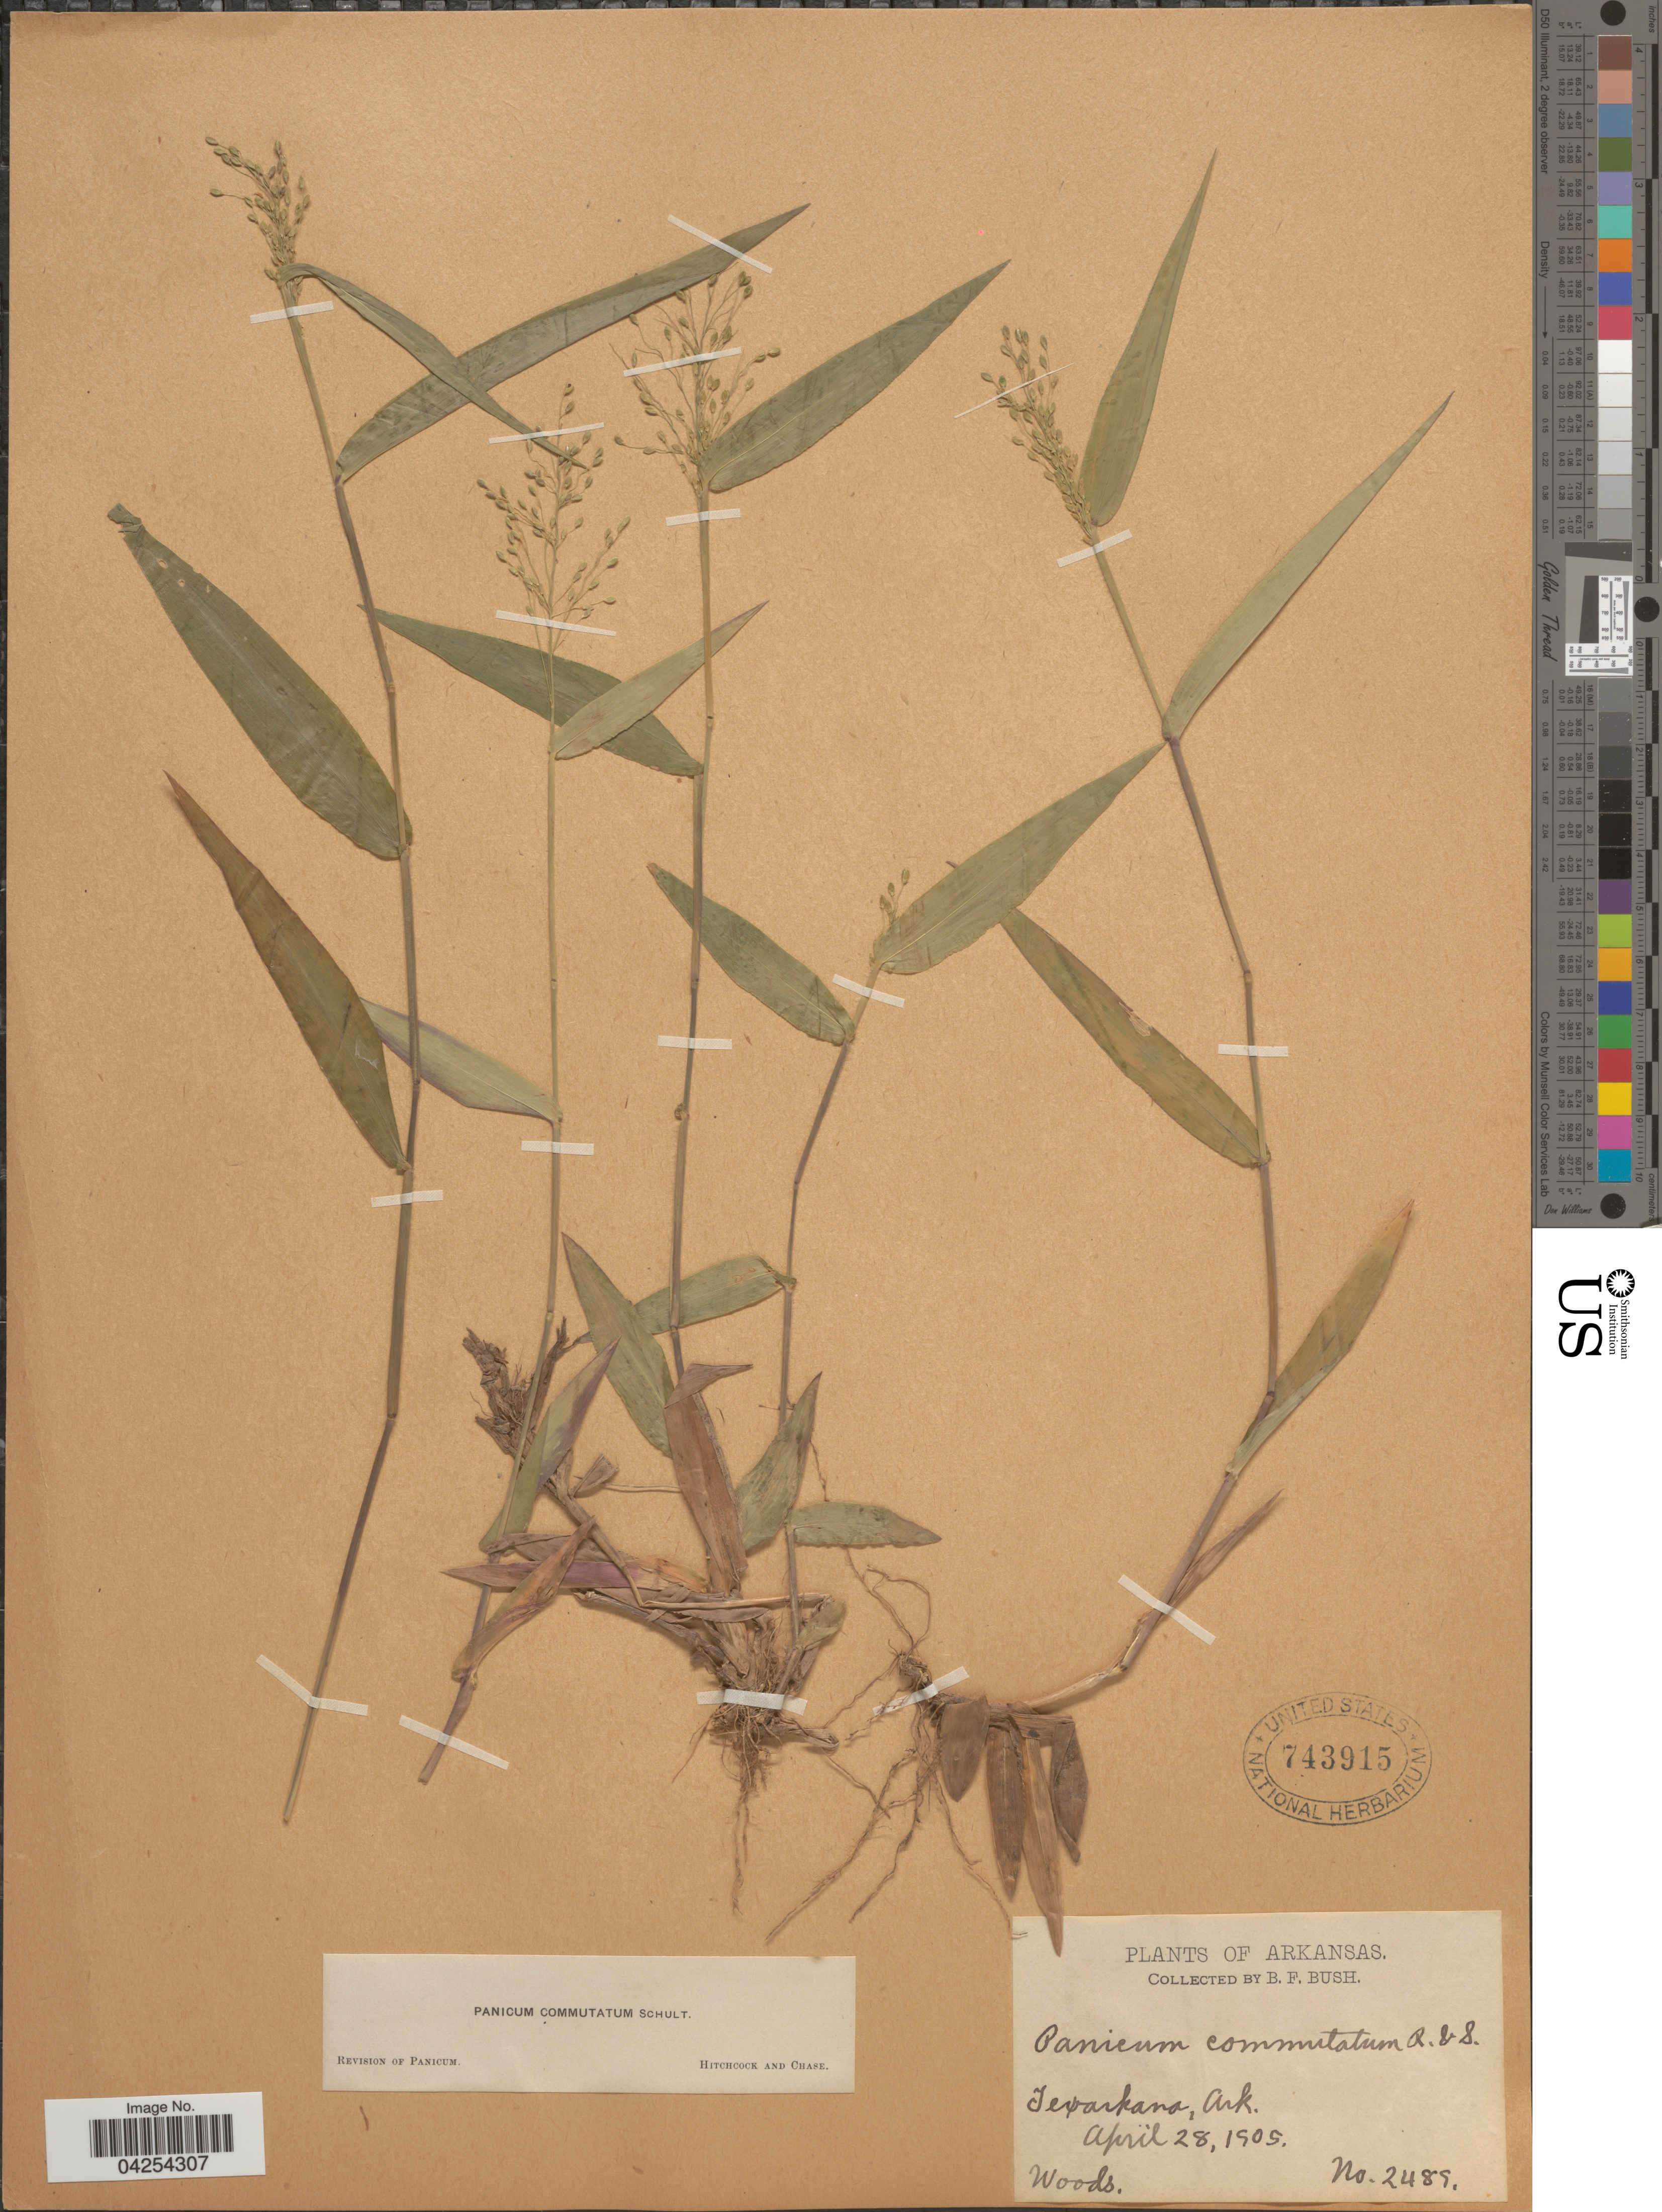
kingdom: Plantae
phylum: Tracheophyta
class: Liliopsida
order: Poales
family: Poaceae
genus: Dichanthelium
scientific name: Dichanthelium commutatum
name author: (Schult.) Gould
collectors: B. F. Bush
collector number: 2489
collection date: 1905-04-28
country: United States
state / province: Arkansas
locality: Texarkana.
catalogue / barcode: US 743915